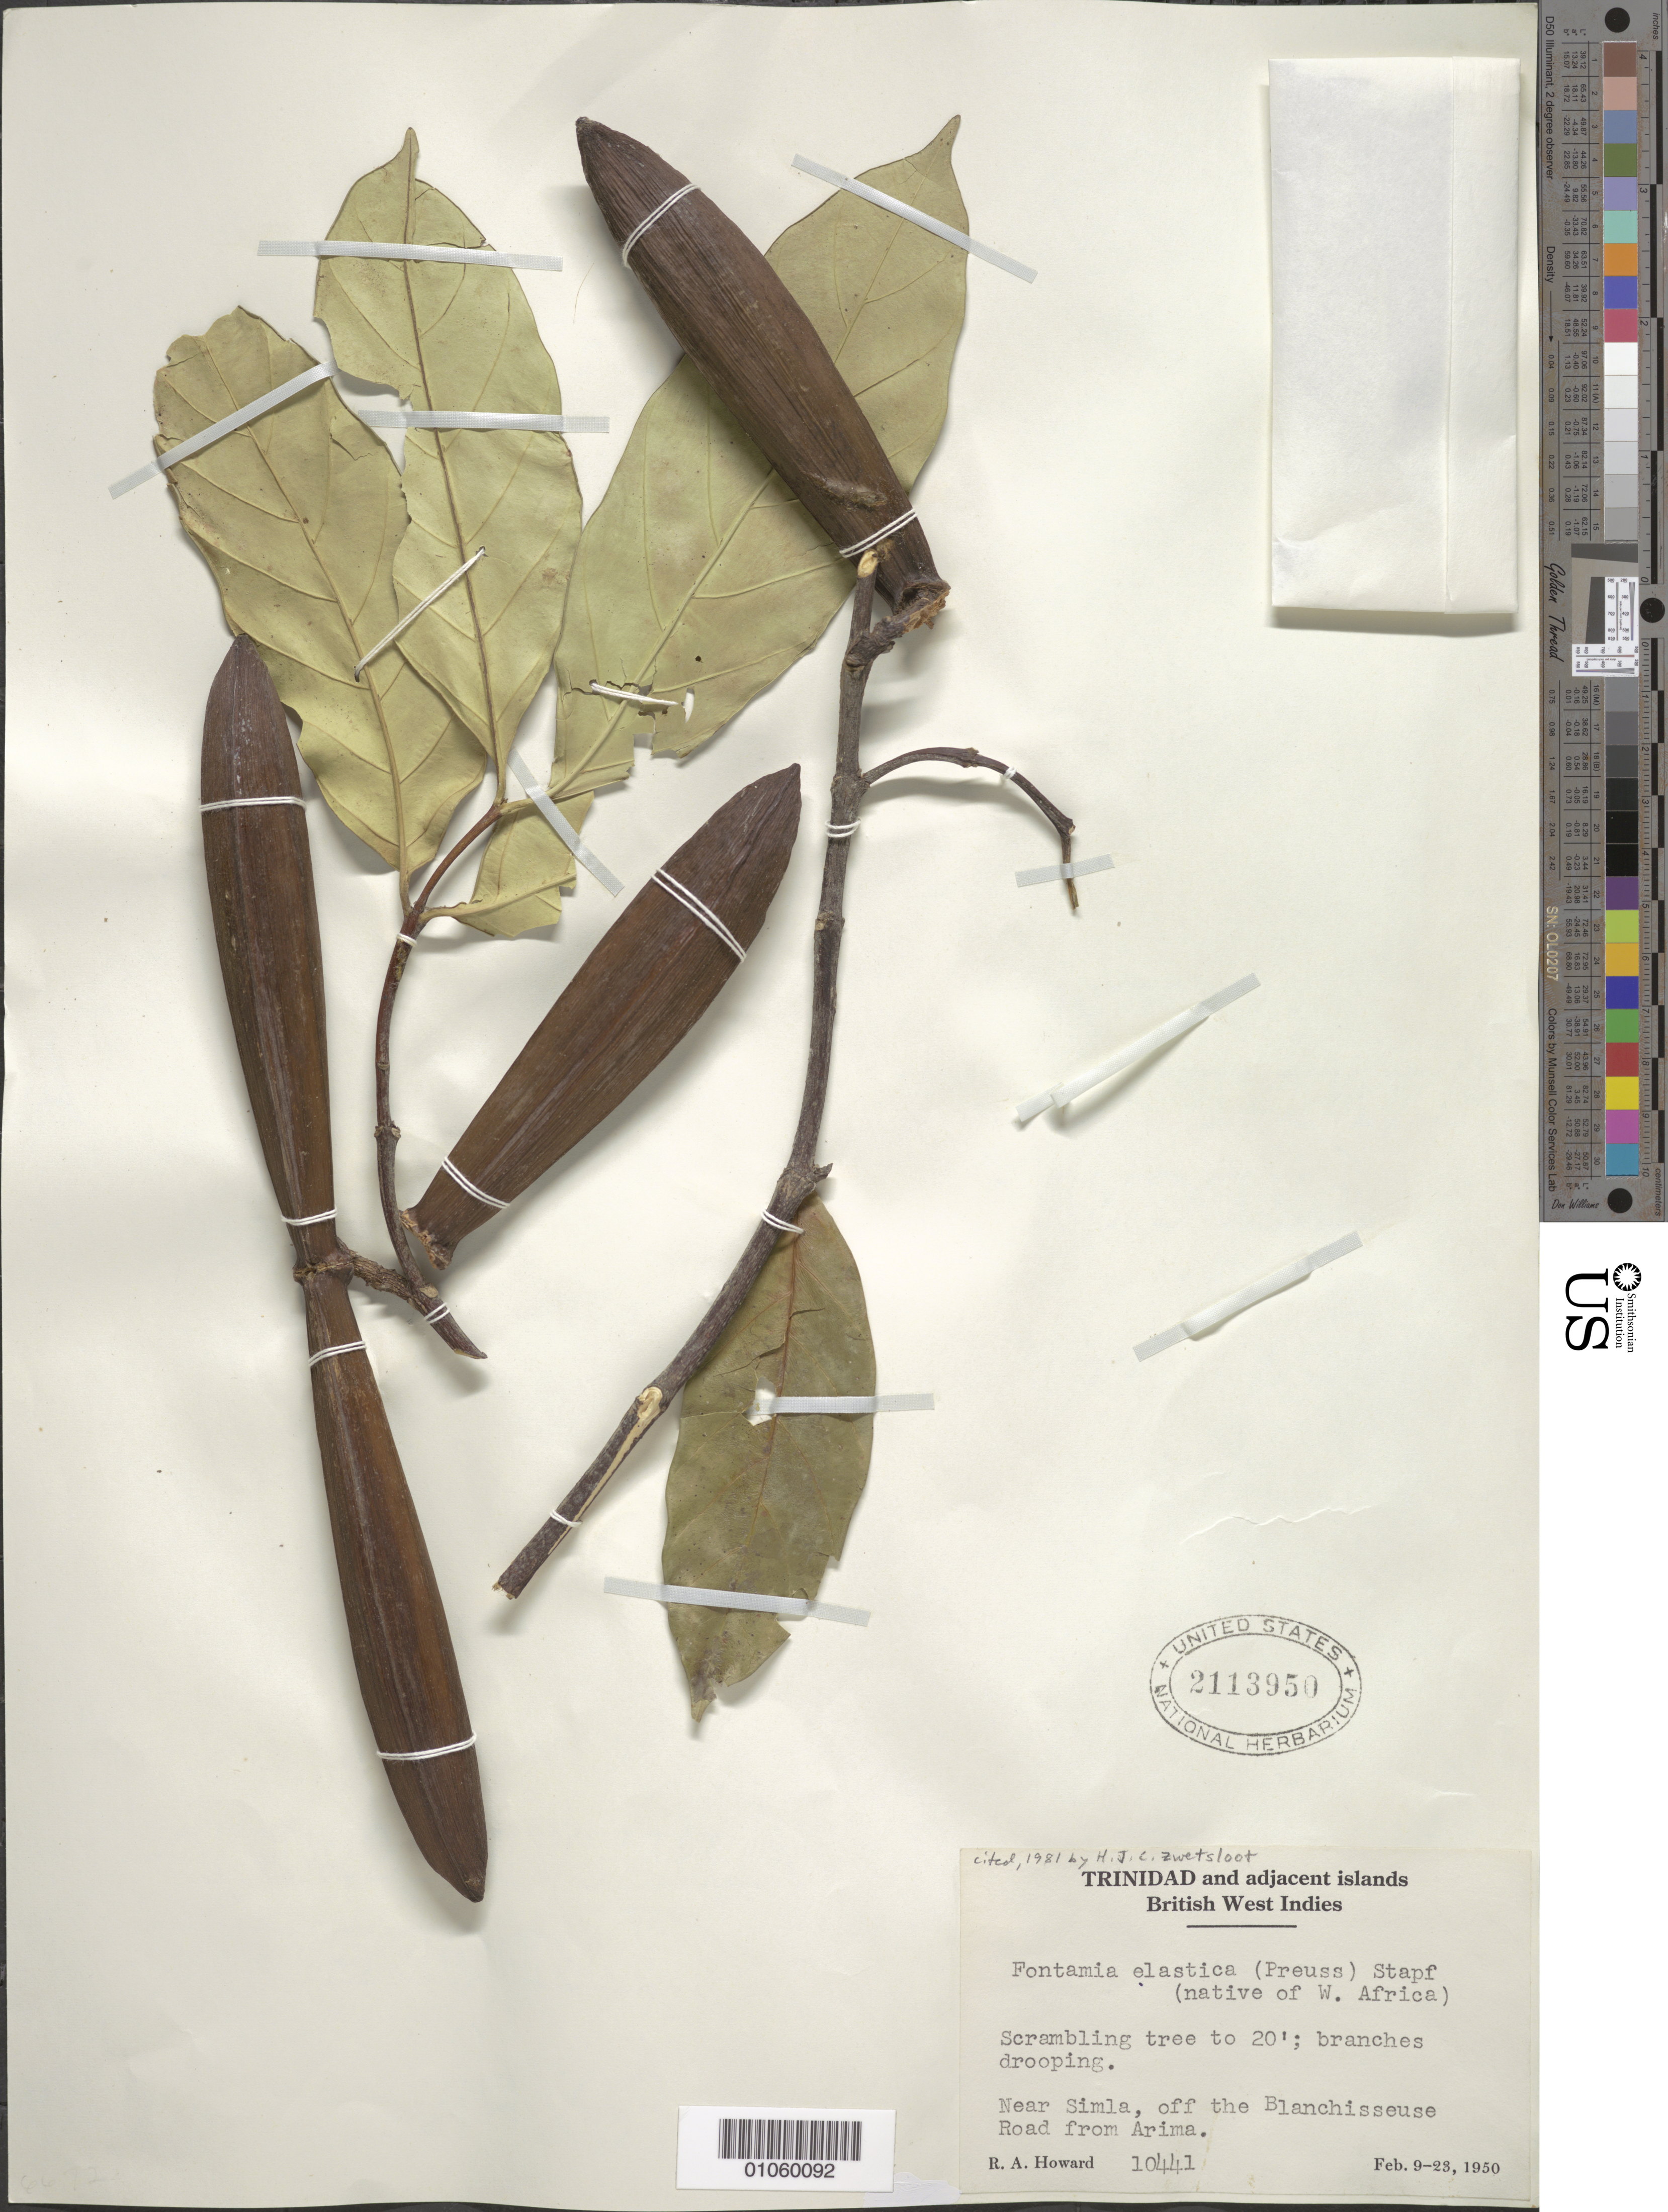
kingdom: Plantae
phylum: Tracheophyta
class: Magnoliopsida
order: Gentianales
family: Apocynaceae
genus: Funtumia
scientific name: Funtumia elastica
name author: Stapf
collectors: R. A. Howard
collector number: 10441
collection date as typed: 09 Feb 1950 to 23 Feb 1950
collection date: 1950-02-09/1950-02-23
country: Trinidad and Tobago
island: Trinidad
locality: Near Simla, off the Blanchisseuse Road from Arima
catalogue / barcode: US 2113950